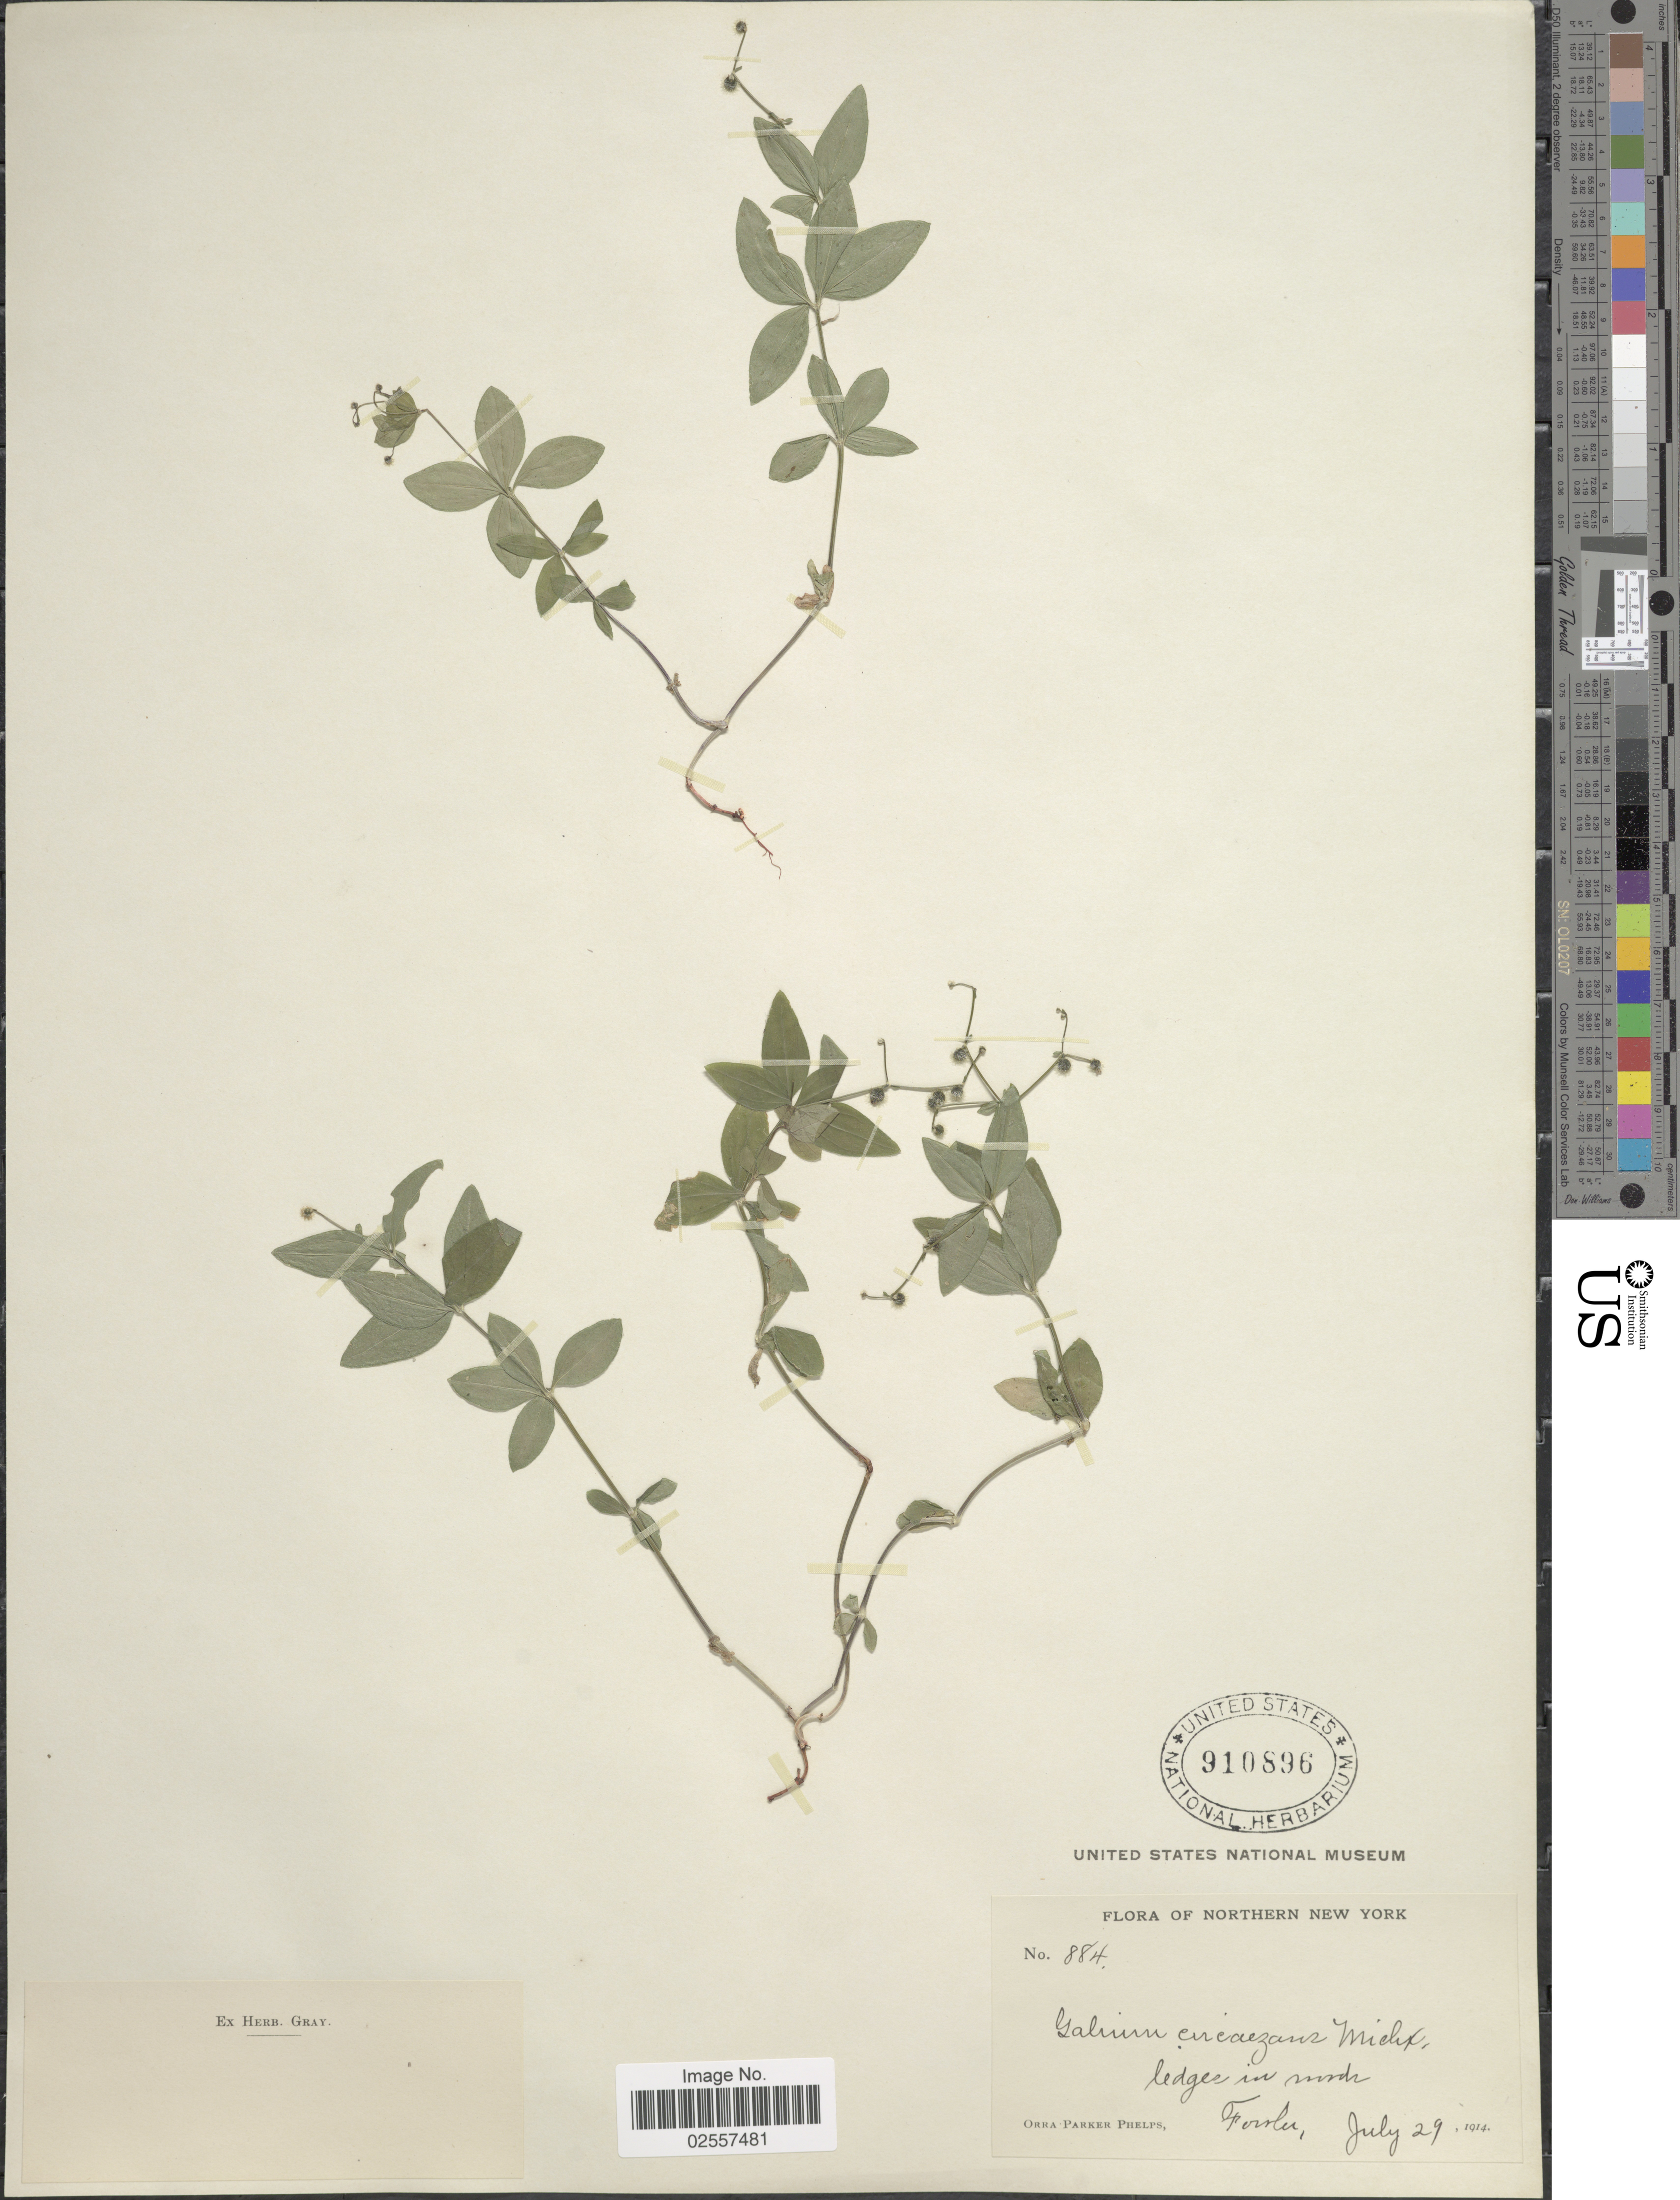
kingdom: Plantae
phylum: Tracheophyta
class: Magnoliopsida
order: Gentianales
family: Rubiaceae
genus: Galium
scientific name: Galium circaezans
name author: Michx.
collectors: O. P. Phelps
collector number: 884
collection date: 1914-07-29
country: United States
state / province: New York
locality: Northern New York, ledges in woods, Fowler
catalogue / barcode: US 910896